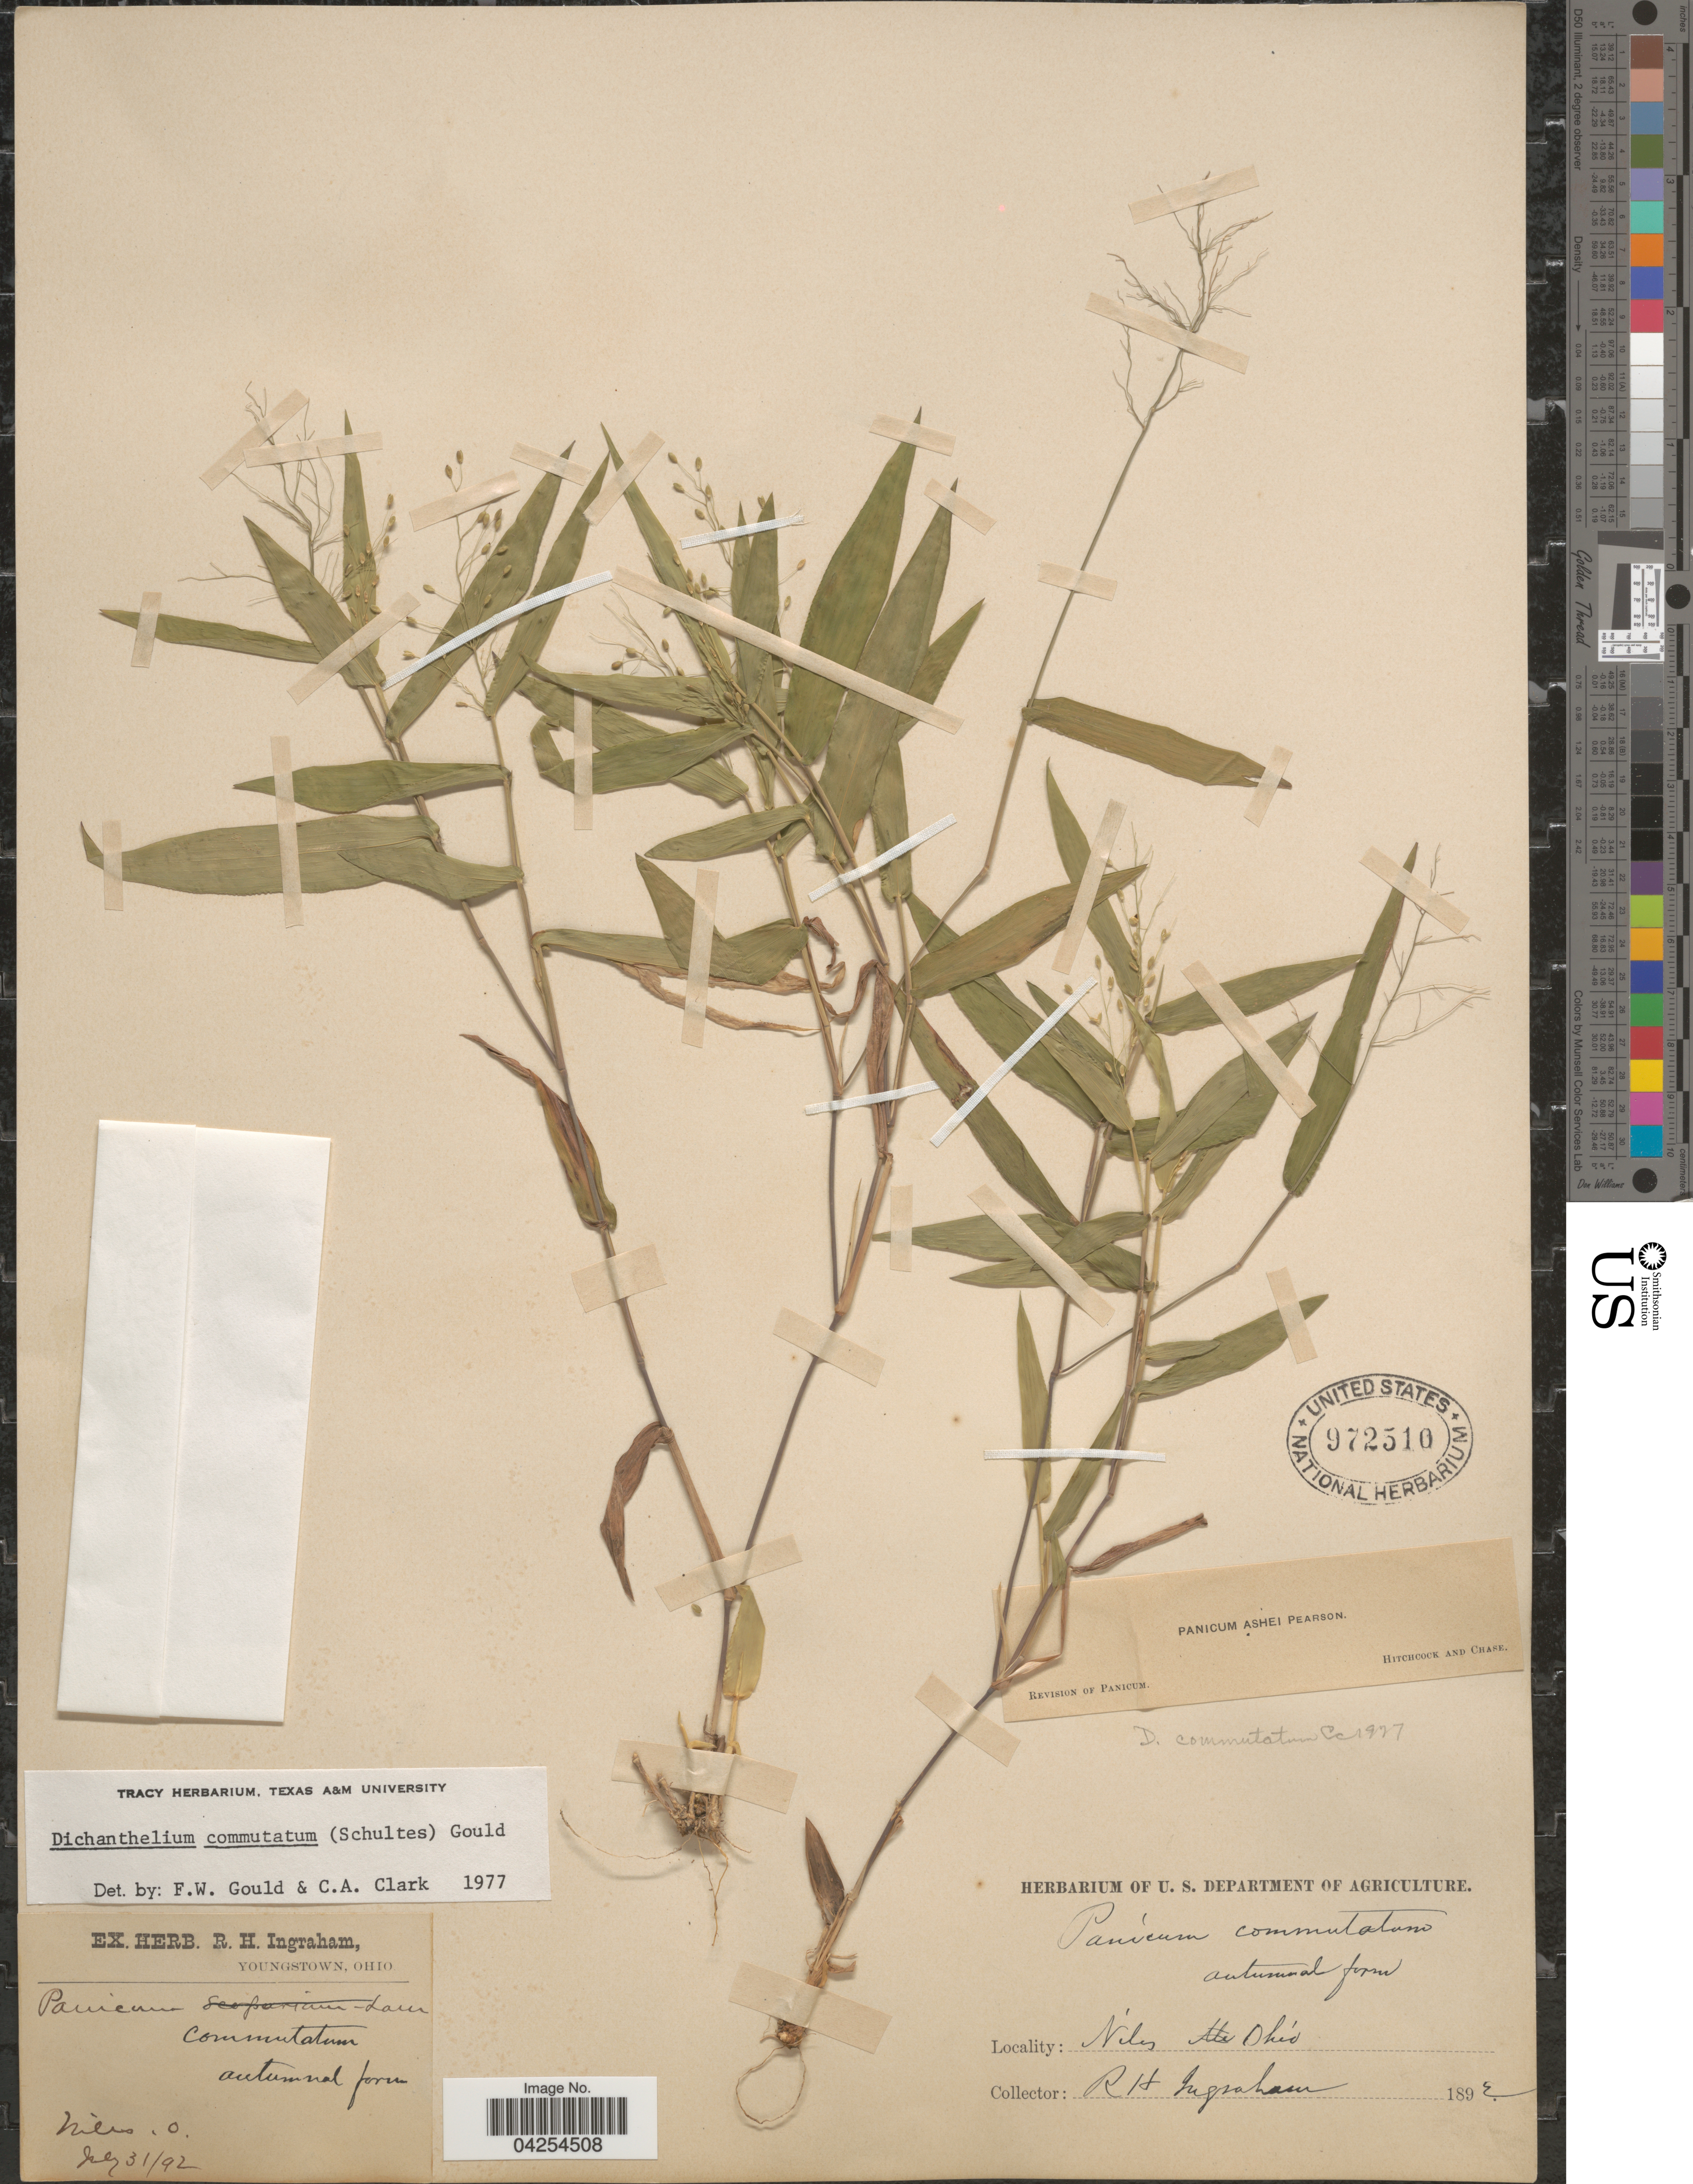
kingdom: Plantae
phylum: Tracheophyta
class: Liliopsida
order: Poales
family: Poaceae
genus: Dichanthelium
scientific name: Dichanthelium commutatum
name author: (Schult.) Gould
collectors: R. Ingraham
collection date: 1892-07-31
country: United States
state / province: Ohio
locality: Niles.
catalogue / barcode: US 972510